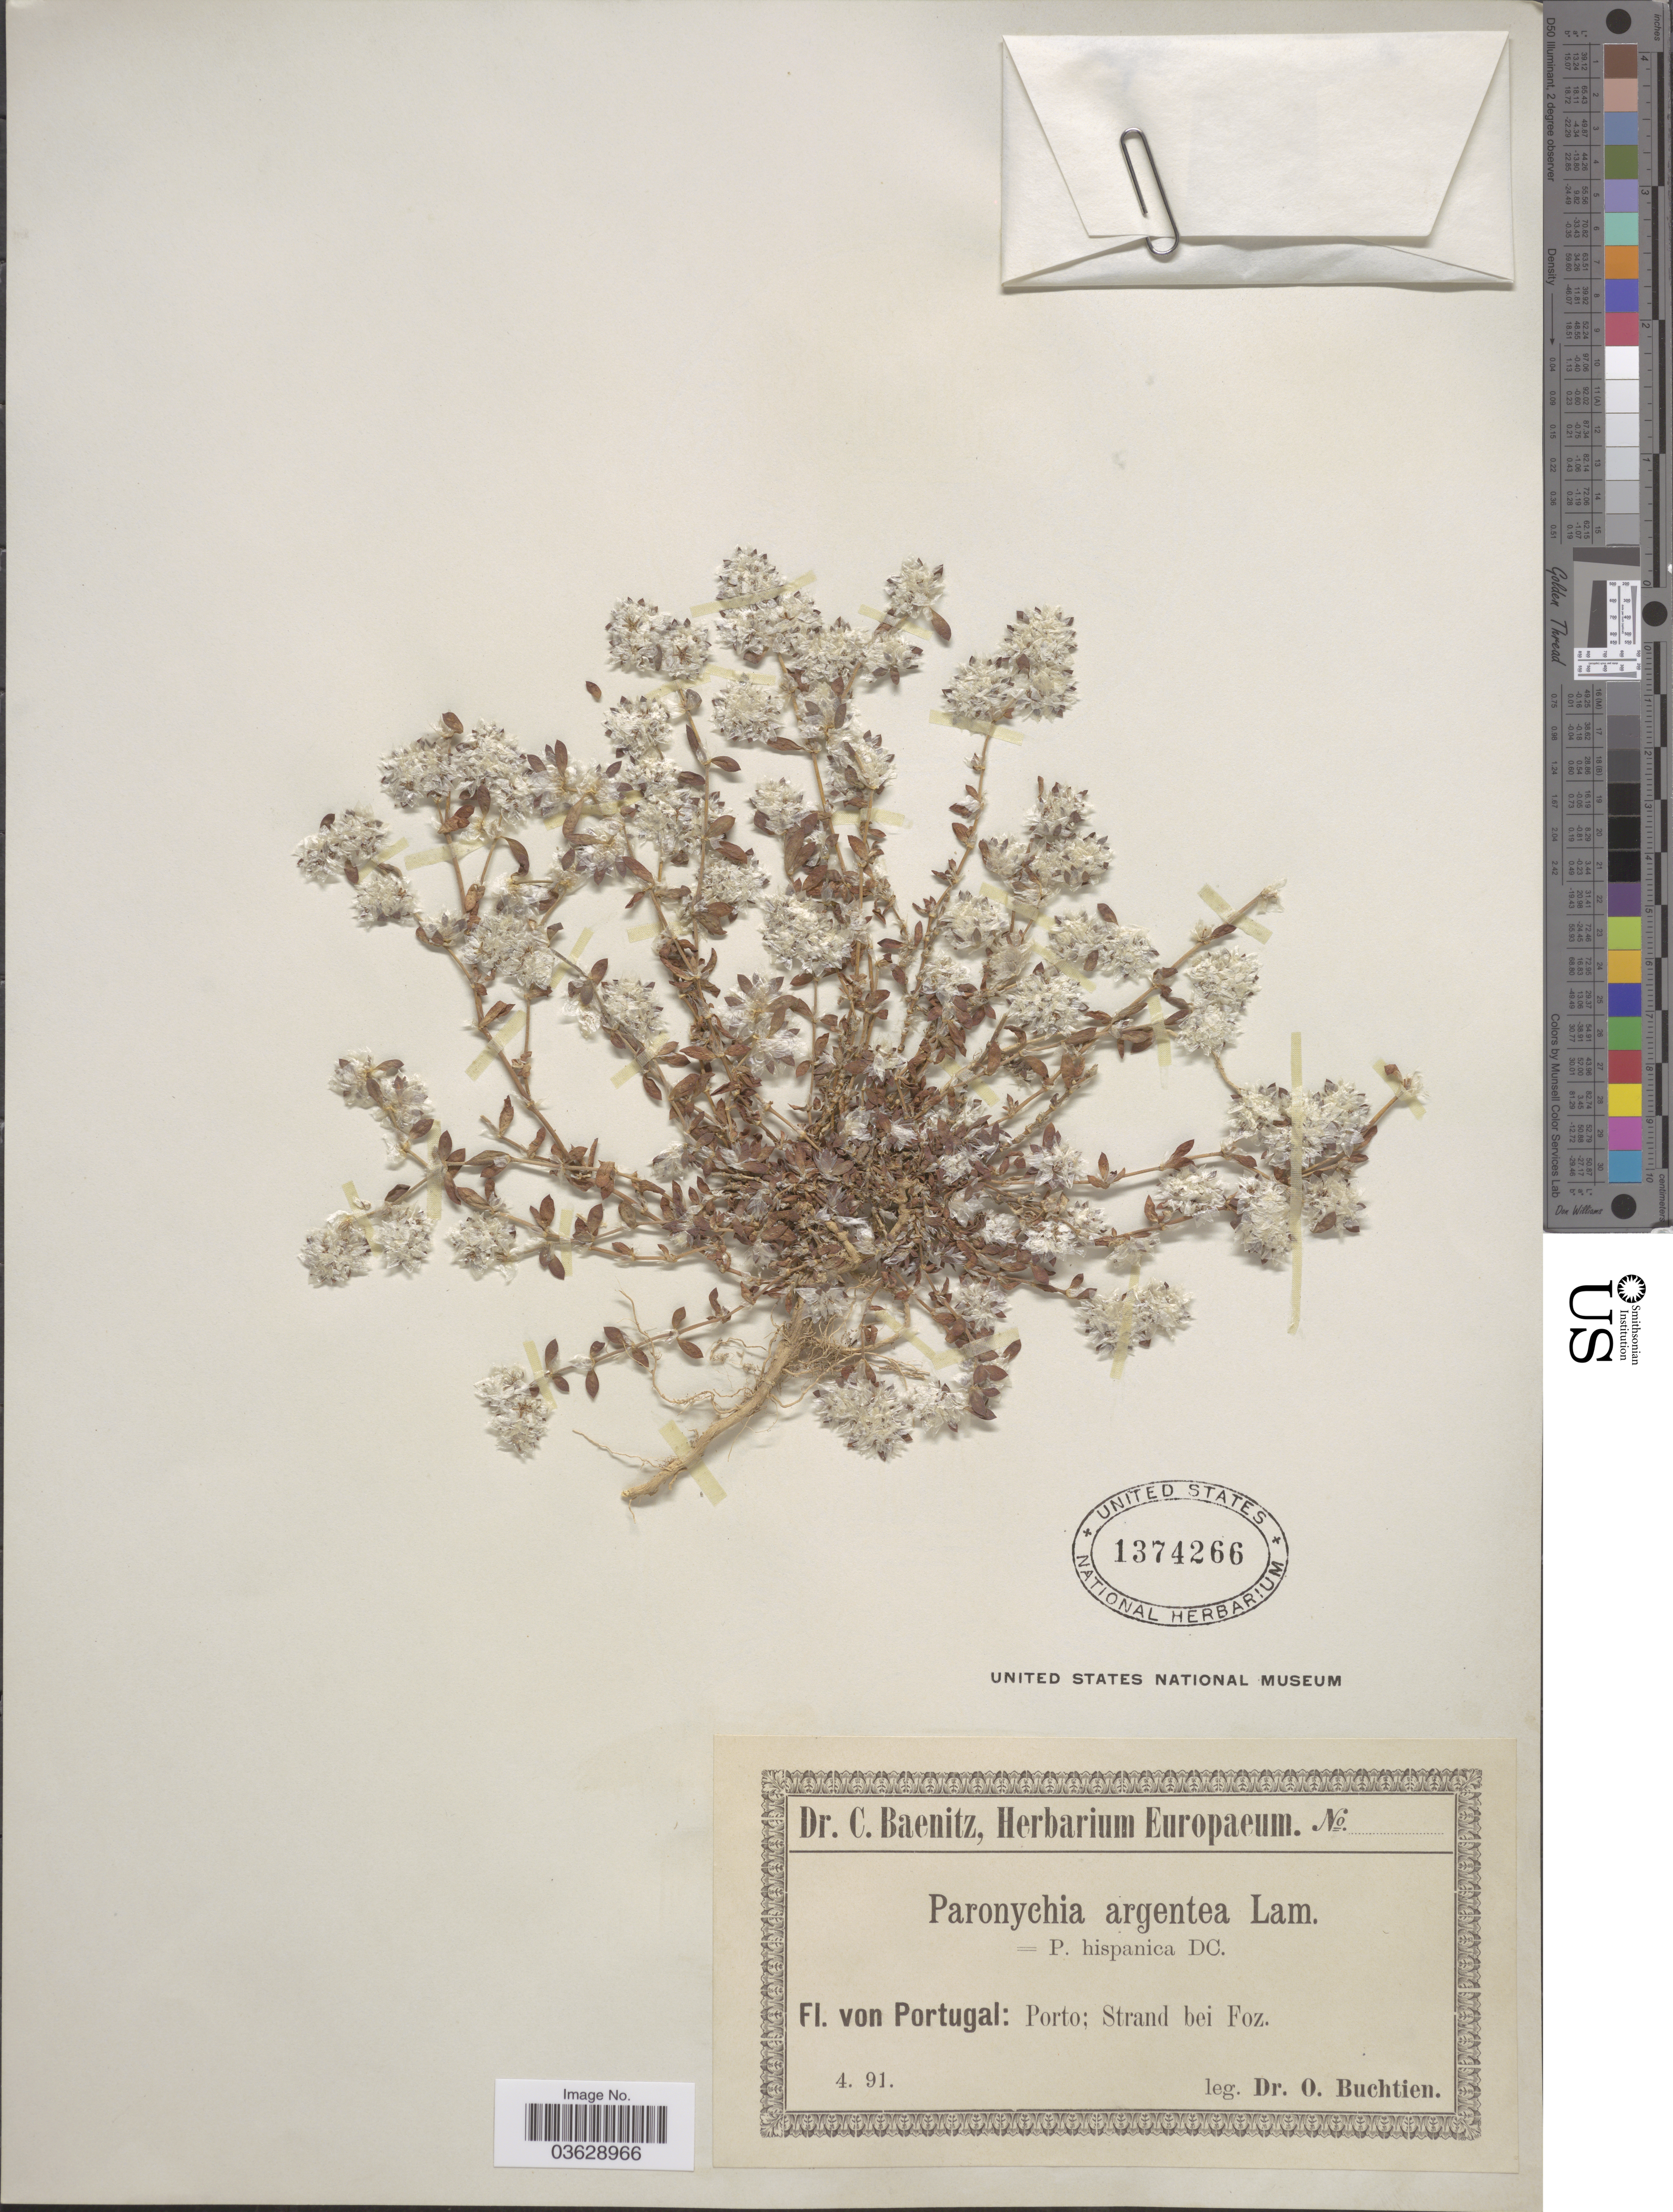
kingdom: Plantae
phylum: Tracheophyta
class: Magnoliopsida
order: Caryophyllales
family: Caryophyllaceae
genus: Paronychia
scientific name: Paronychia argentea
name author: Lam.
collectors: O. Buchtien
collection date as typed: Transcribed d/m/y: /4/91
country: Portugal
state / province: Porto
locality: Strand bei Foz.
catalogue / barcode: US 1374266